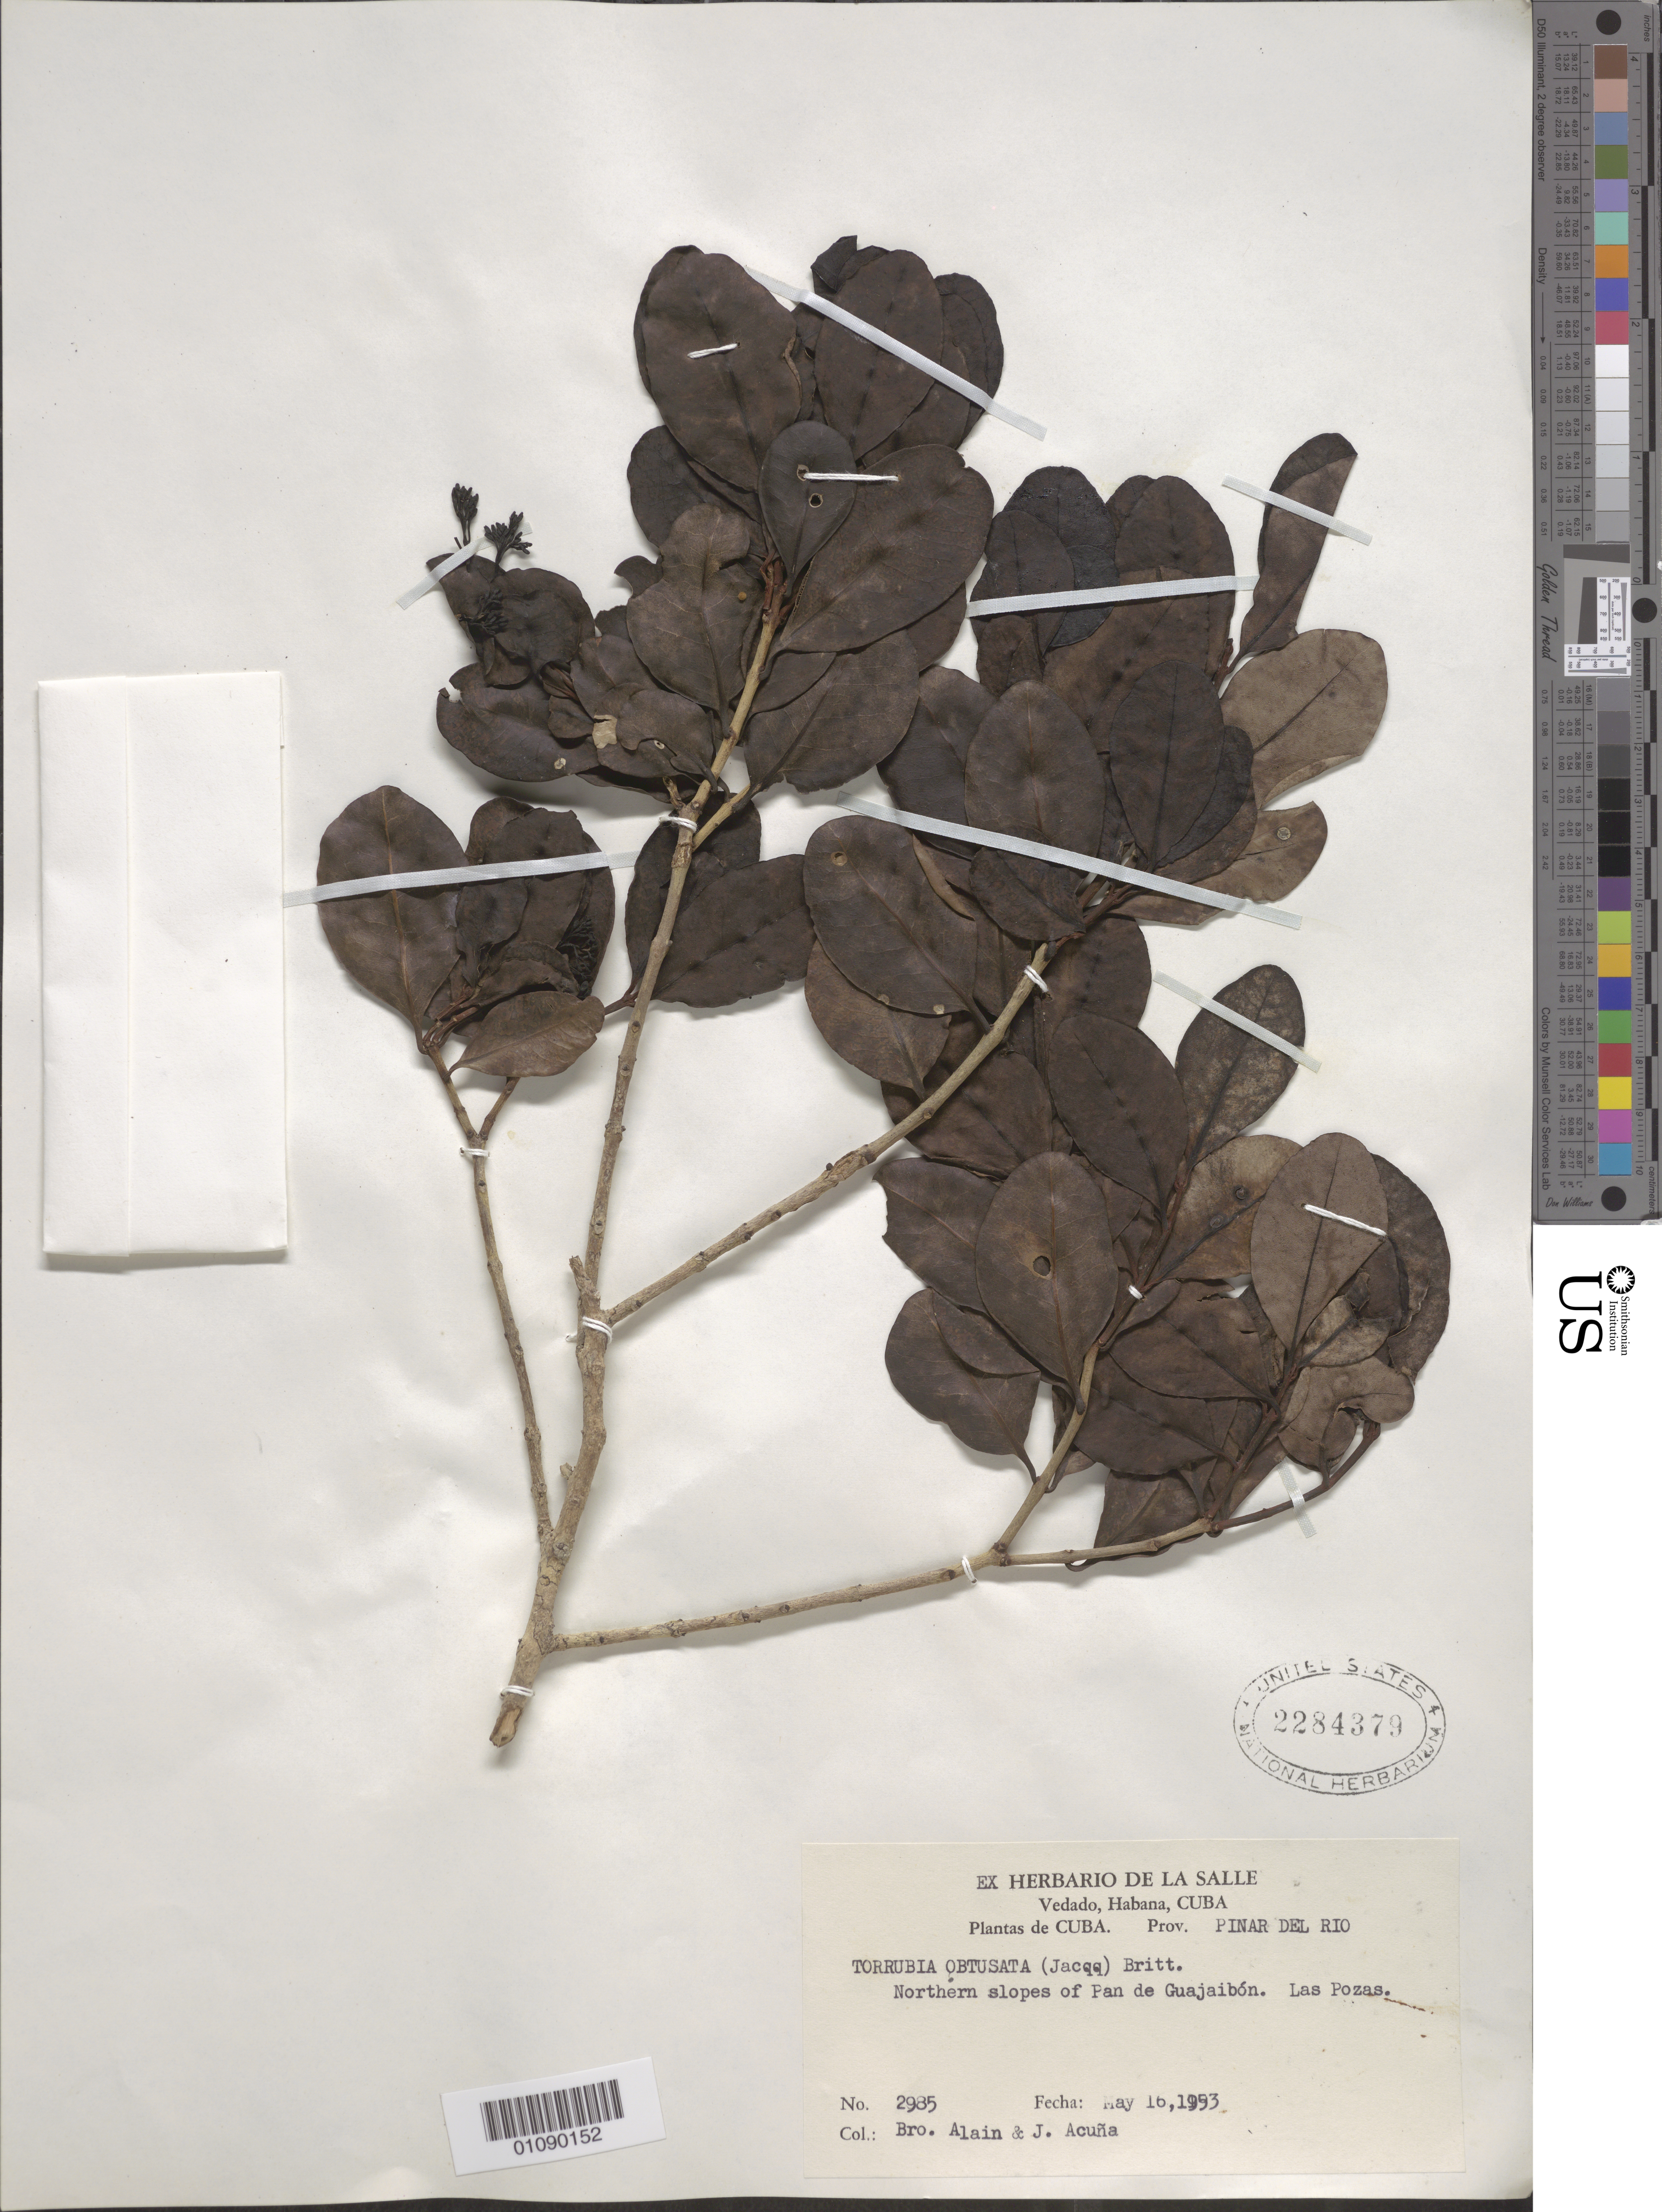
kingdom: Plantae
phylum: Tracheophyta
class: Magnoliopsida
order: Caryophyllales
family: Nyctaginaceae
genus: Guapira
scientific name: Guapira obtusata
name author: (Jacq.) Little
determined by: Strong, Mark T., (BOT), Smithsonian Institution - National Museum of Natural History (UNITED STATES)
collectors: A. H. Liogier & J. Acuña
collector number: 2985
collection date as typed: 16 May 1993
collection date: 1993-05-16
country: Cuba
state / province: Pinar del Rio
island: Cuba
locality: Las Pozas N slopes of Pan de Guajaibon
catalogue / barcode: US 2284279